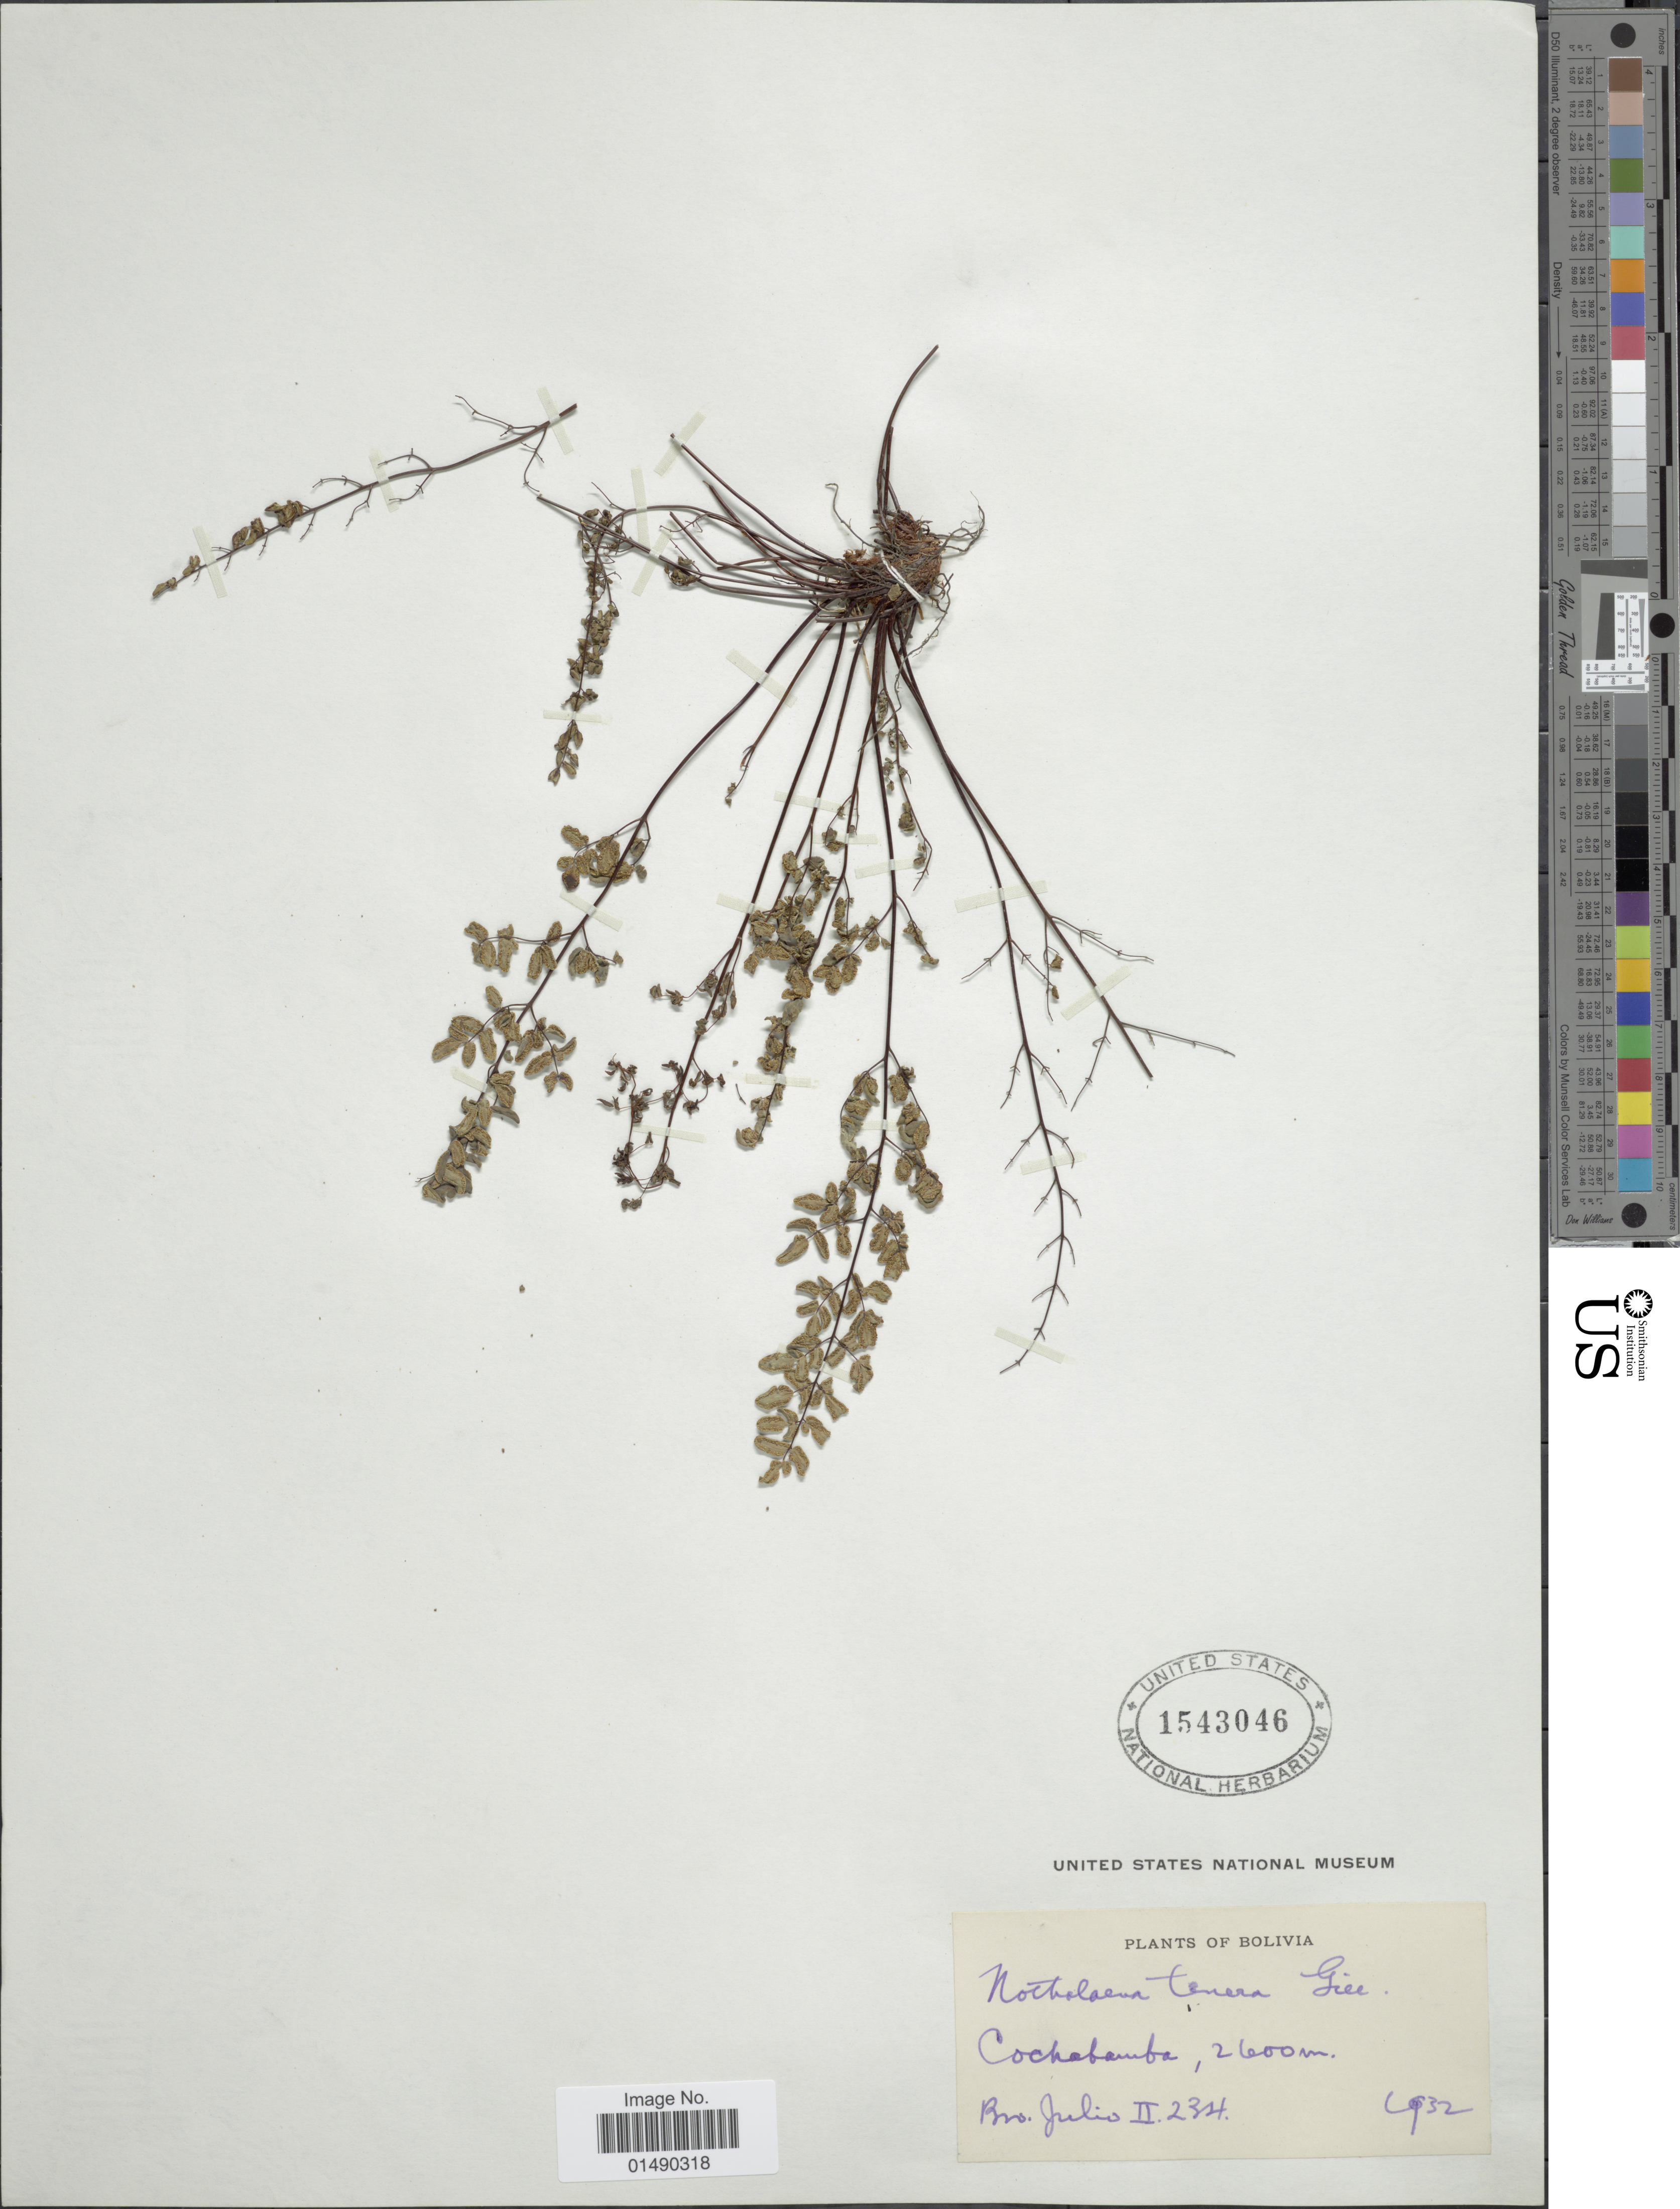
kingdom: Plantae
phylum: Tracheophyta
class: Polypodiopsida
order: Polypodiales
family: Pteridaceae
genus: Argyrochosma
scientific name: Argyrochosma nivea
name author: (Poir.) Windham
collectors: Bro. Julio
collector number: II.234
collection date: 1932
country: Bolivia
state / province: Cochabamba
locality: Bolivia, Cochambamba.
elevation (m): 2600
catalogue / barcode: US 1543046